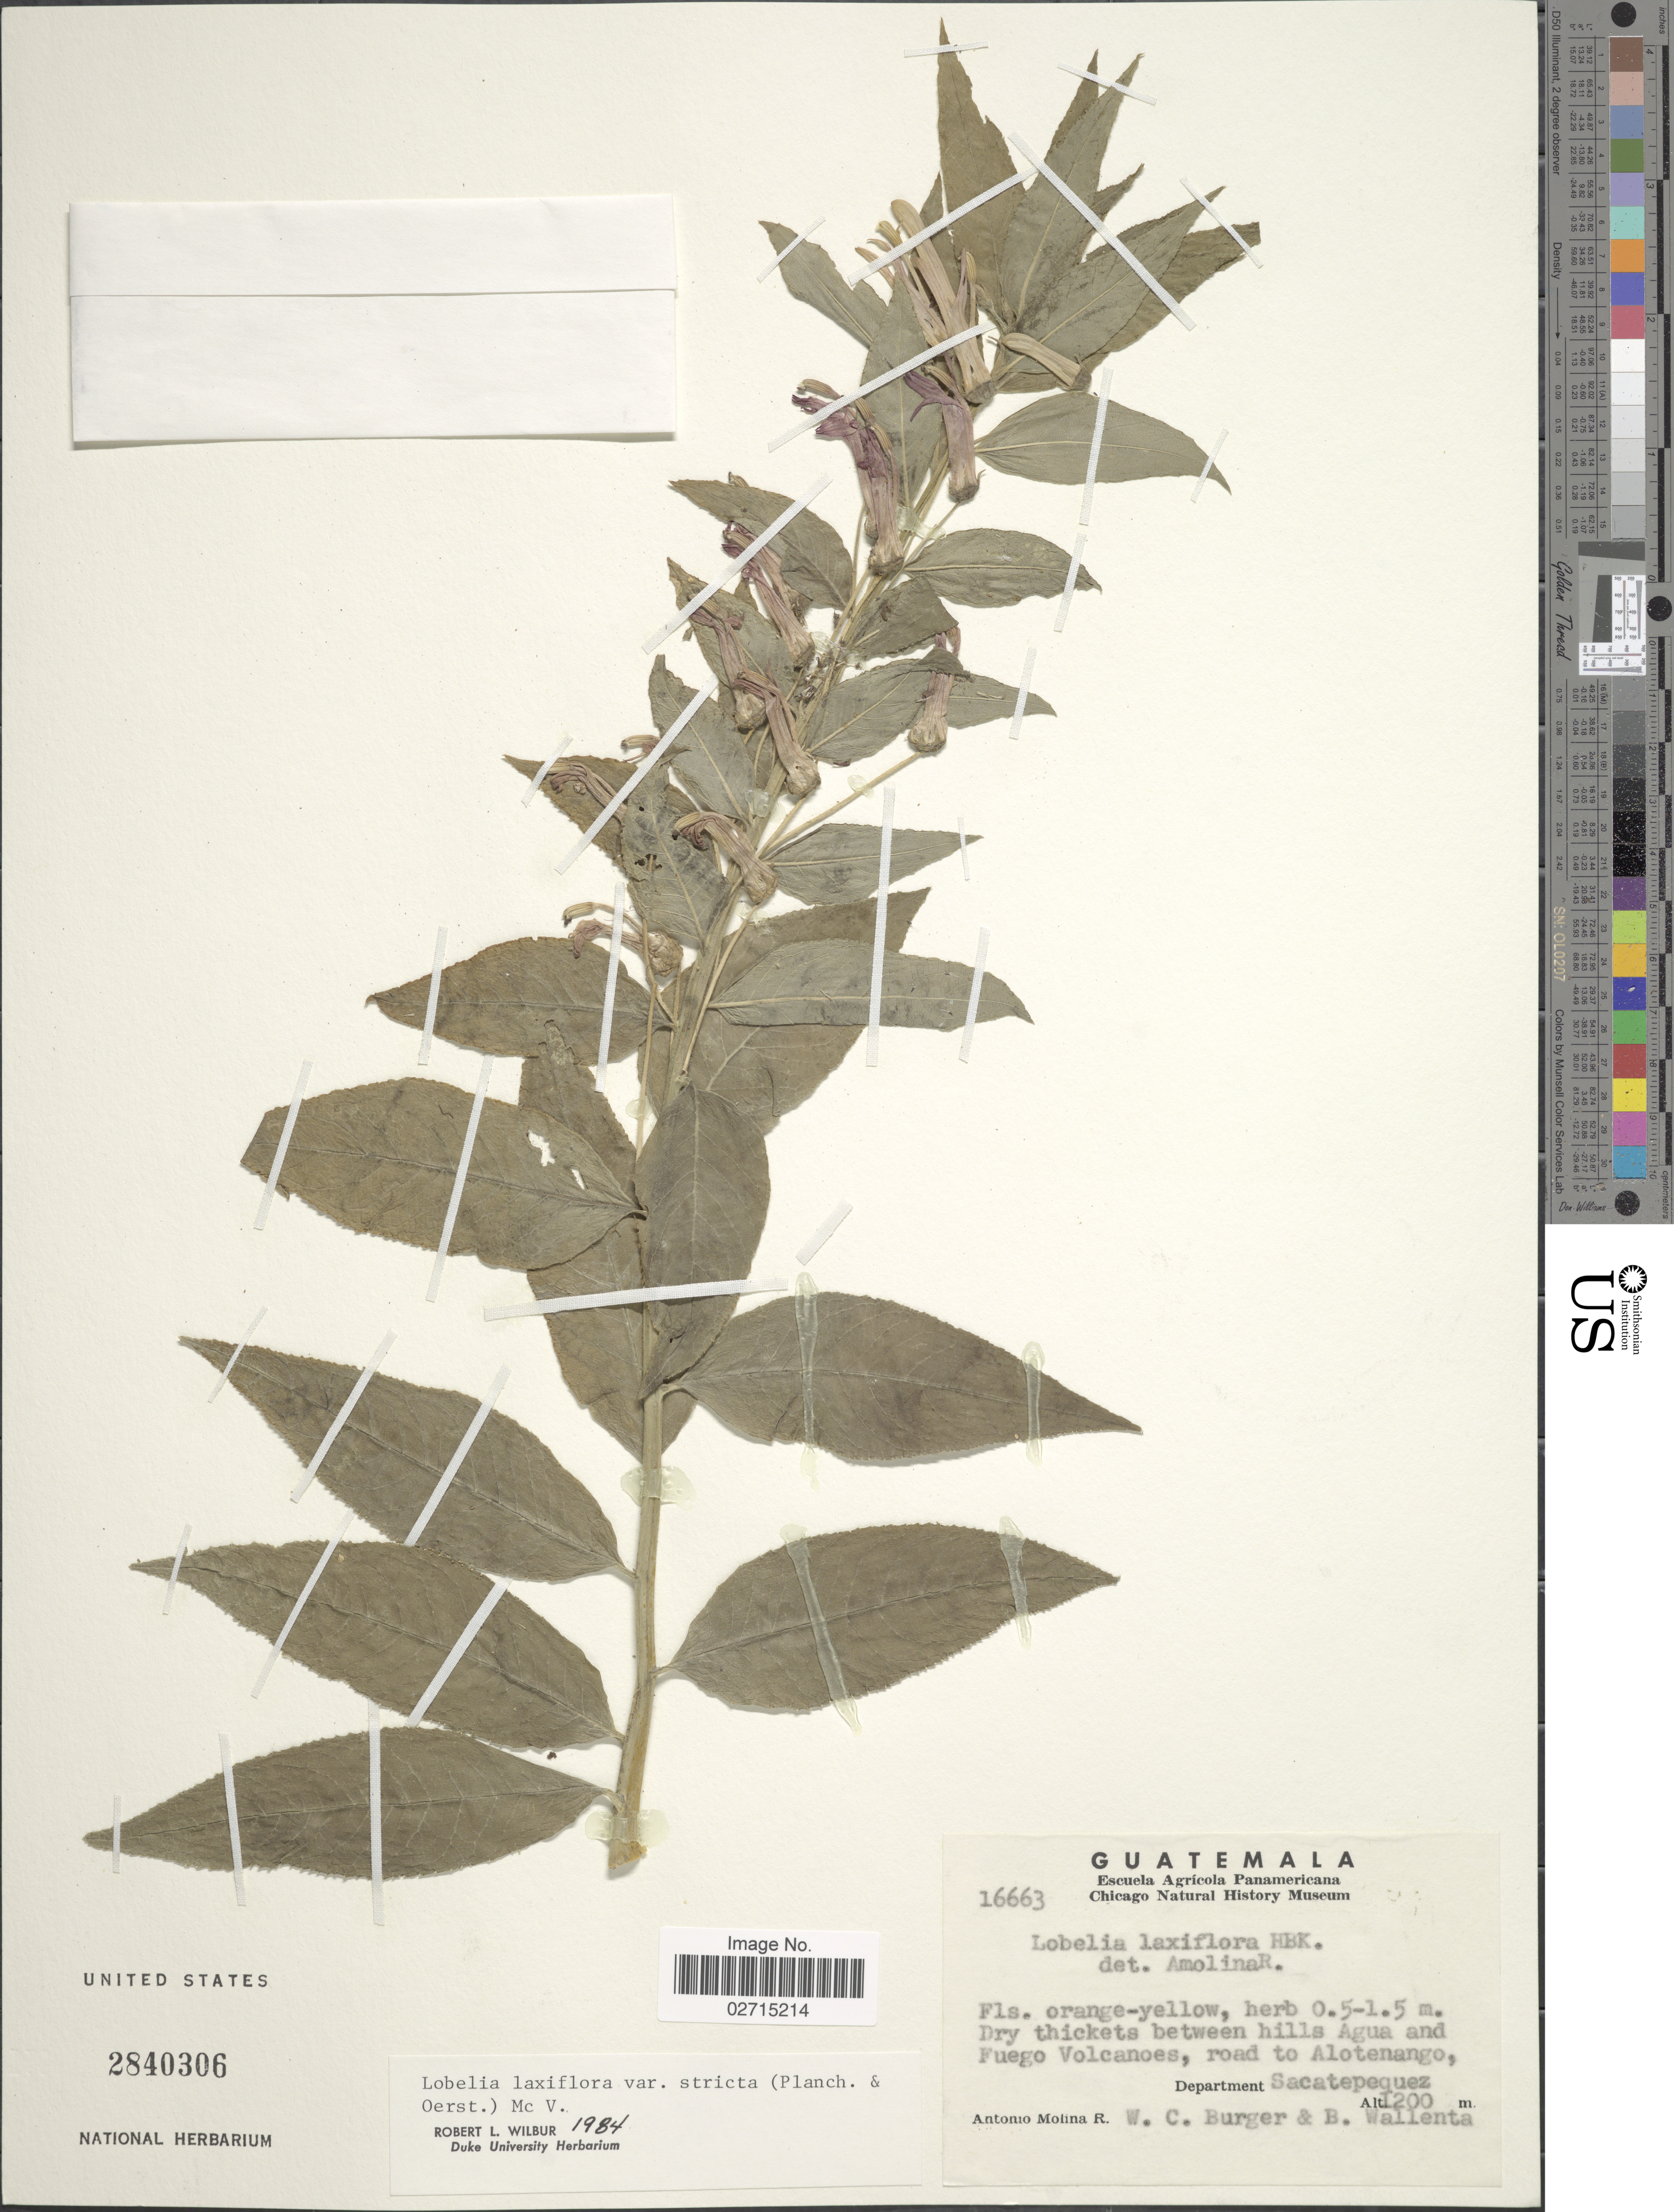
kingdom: Plantae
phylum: Tracheophyta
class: Magnoliopsida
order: Asterales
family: Campanulaceae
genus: Lobelia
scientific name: Lobelia laxiflora var. stricta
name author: (Planch. & Oerst.) McVaugh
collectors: A. Molina R., W. Burger & B. Wallenta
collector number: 16663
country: Guatemala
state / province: Sacatepéquez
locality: Dry thickets between hills Agua and Fuego Volcanoes, road to Alotenango, Departamento Sacatepequez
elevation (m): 1200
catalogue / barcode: US 2840306